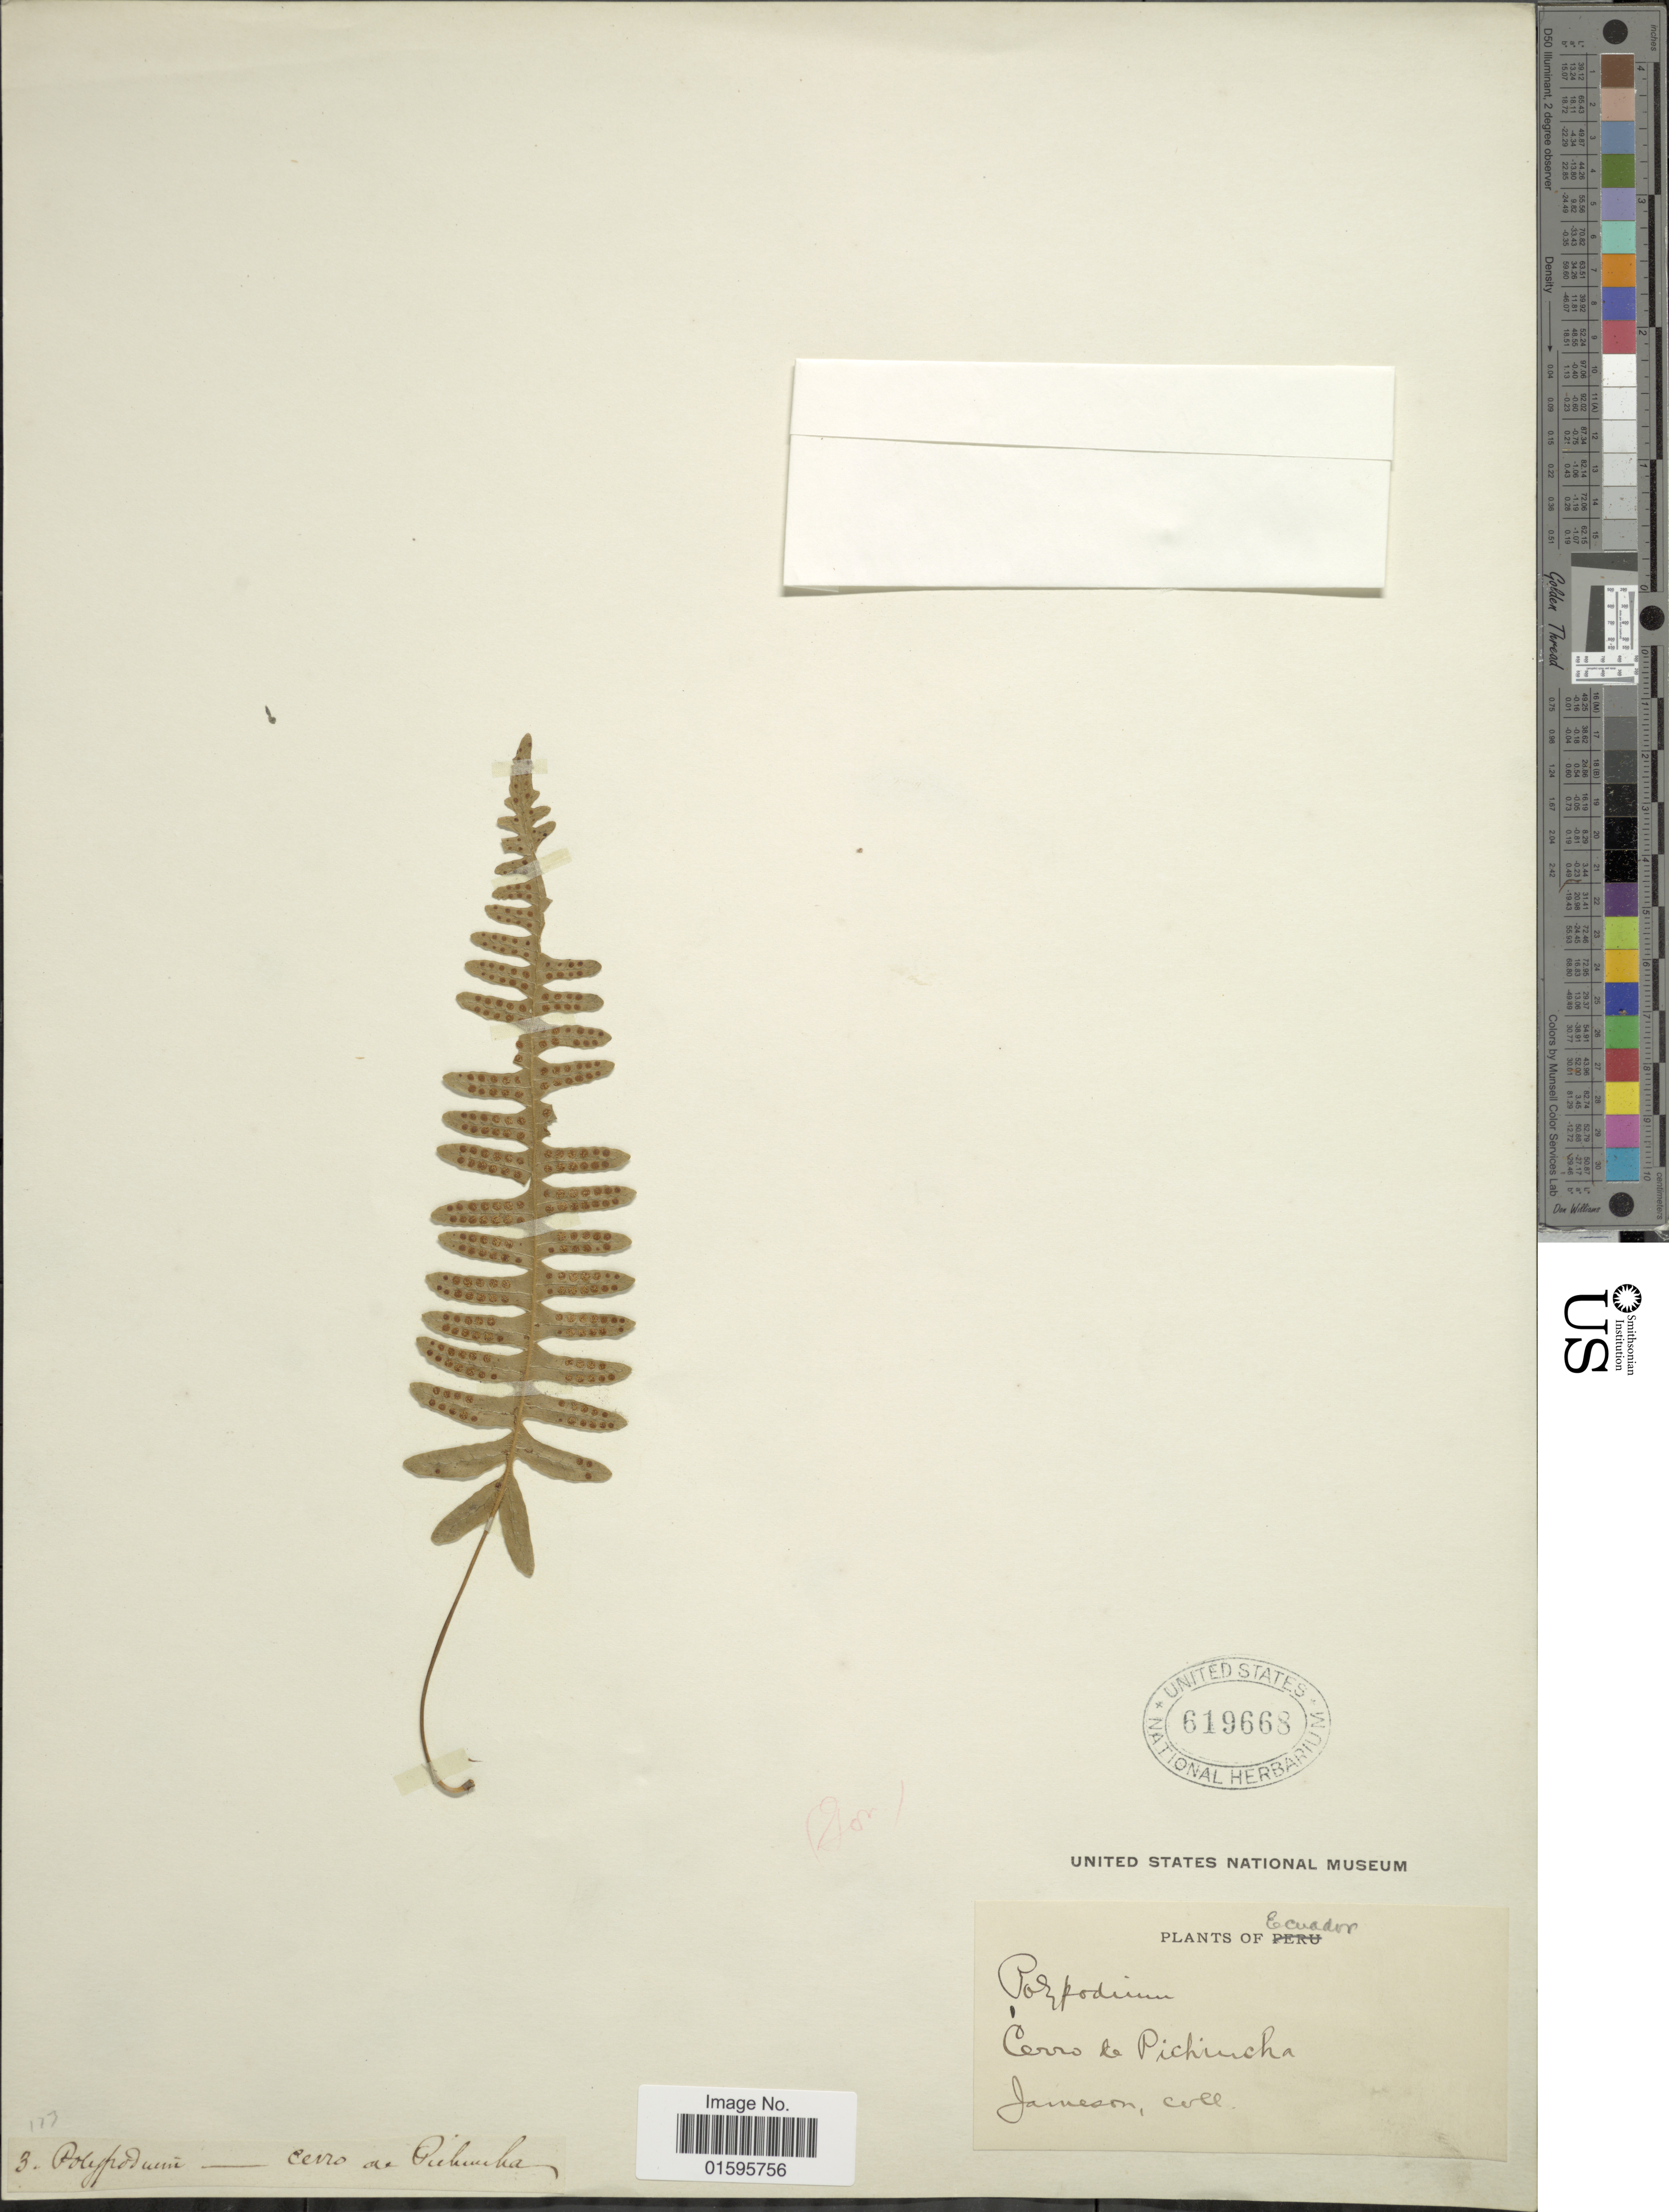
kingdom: Plantae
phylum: Tracheophyta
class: Polypodiopsida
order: Polypodiales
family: Polypodiaceae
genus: Polypodium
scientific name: Polypodium sp.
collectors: -- Jameson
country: Ecuador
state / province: Pichincha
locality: Cerro de Pichincha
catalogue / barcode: US 619668